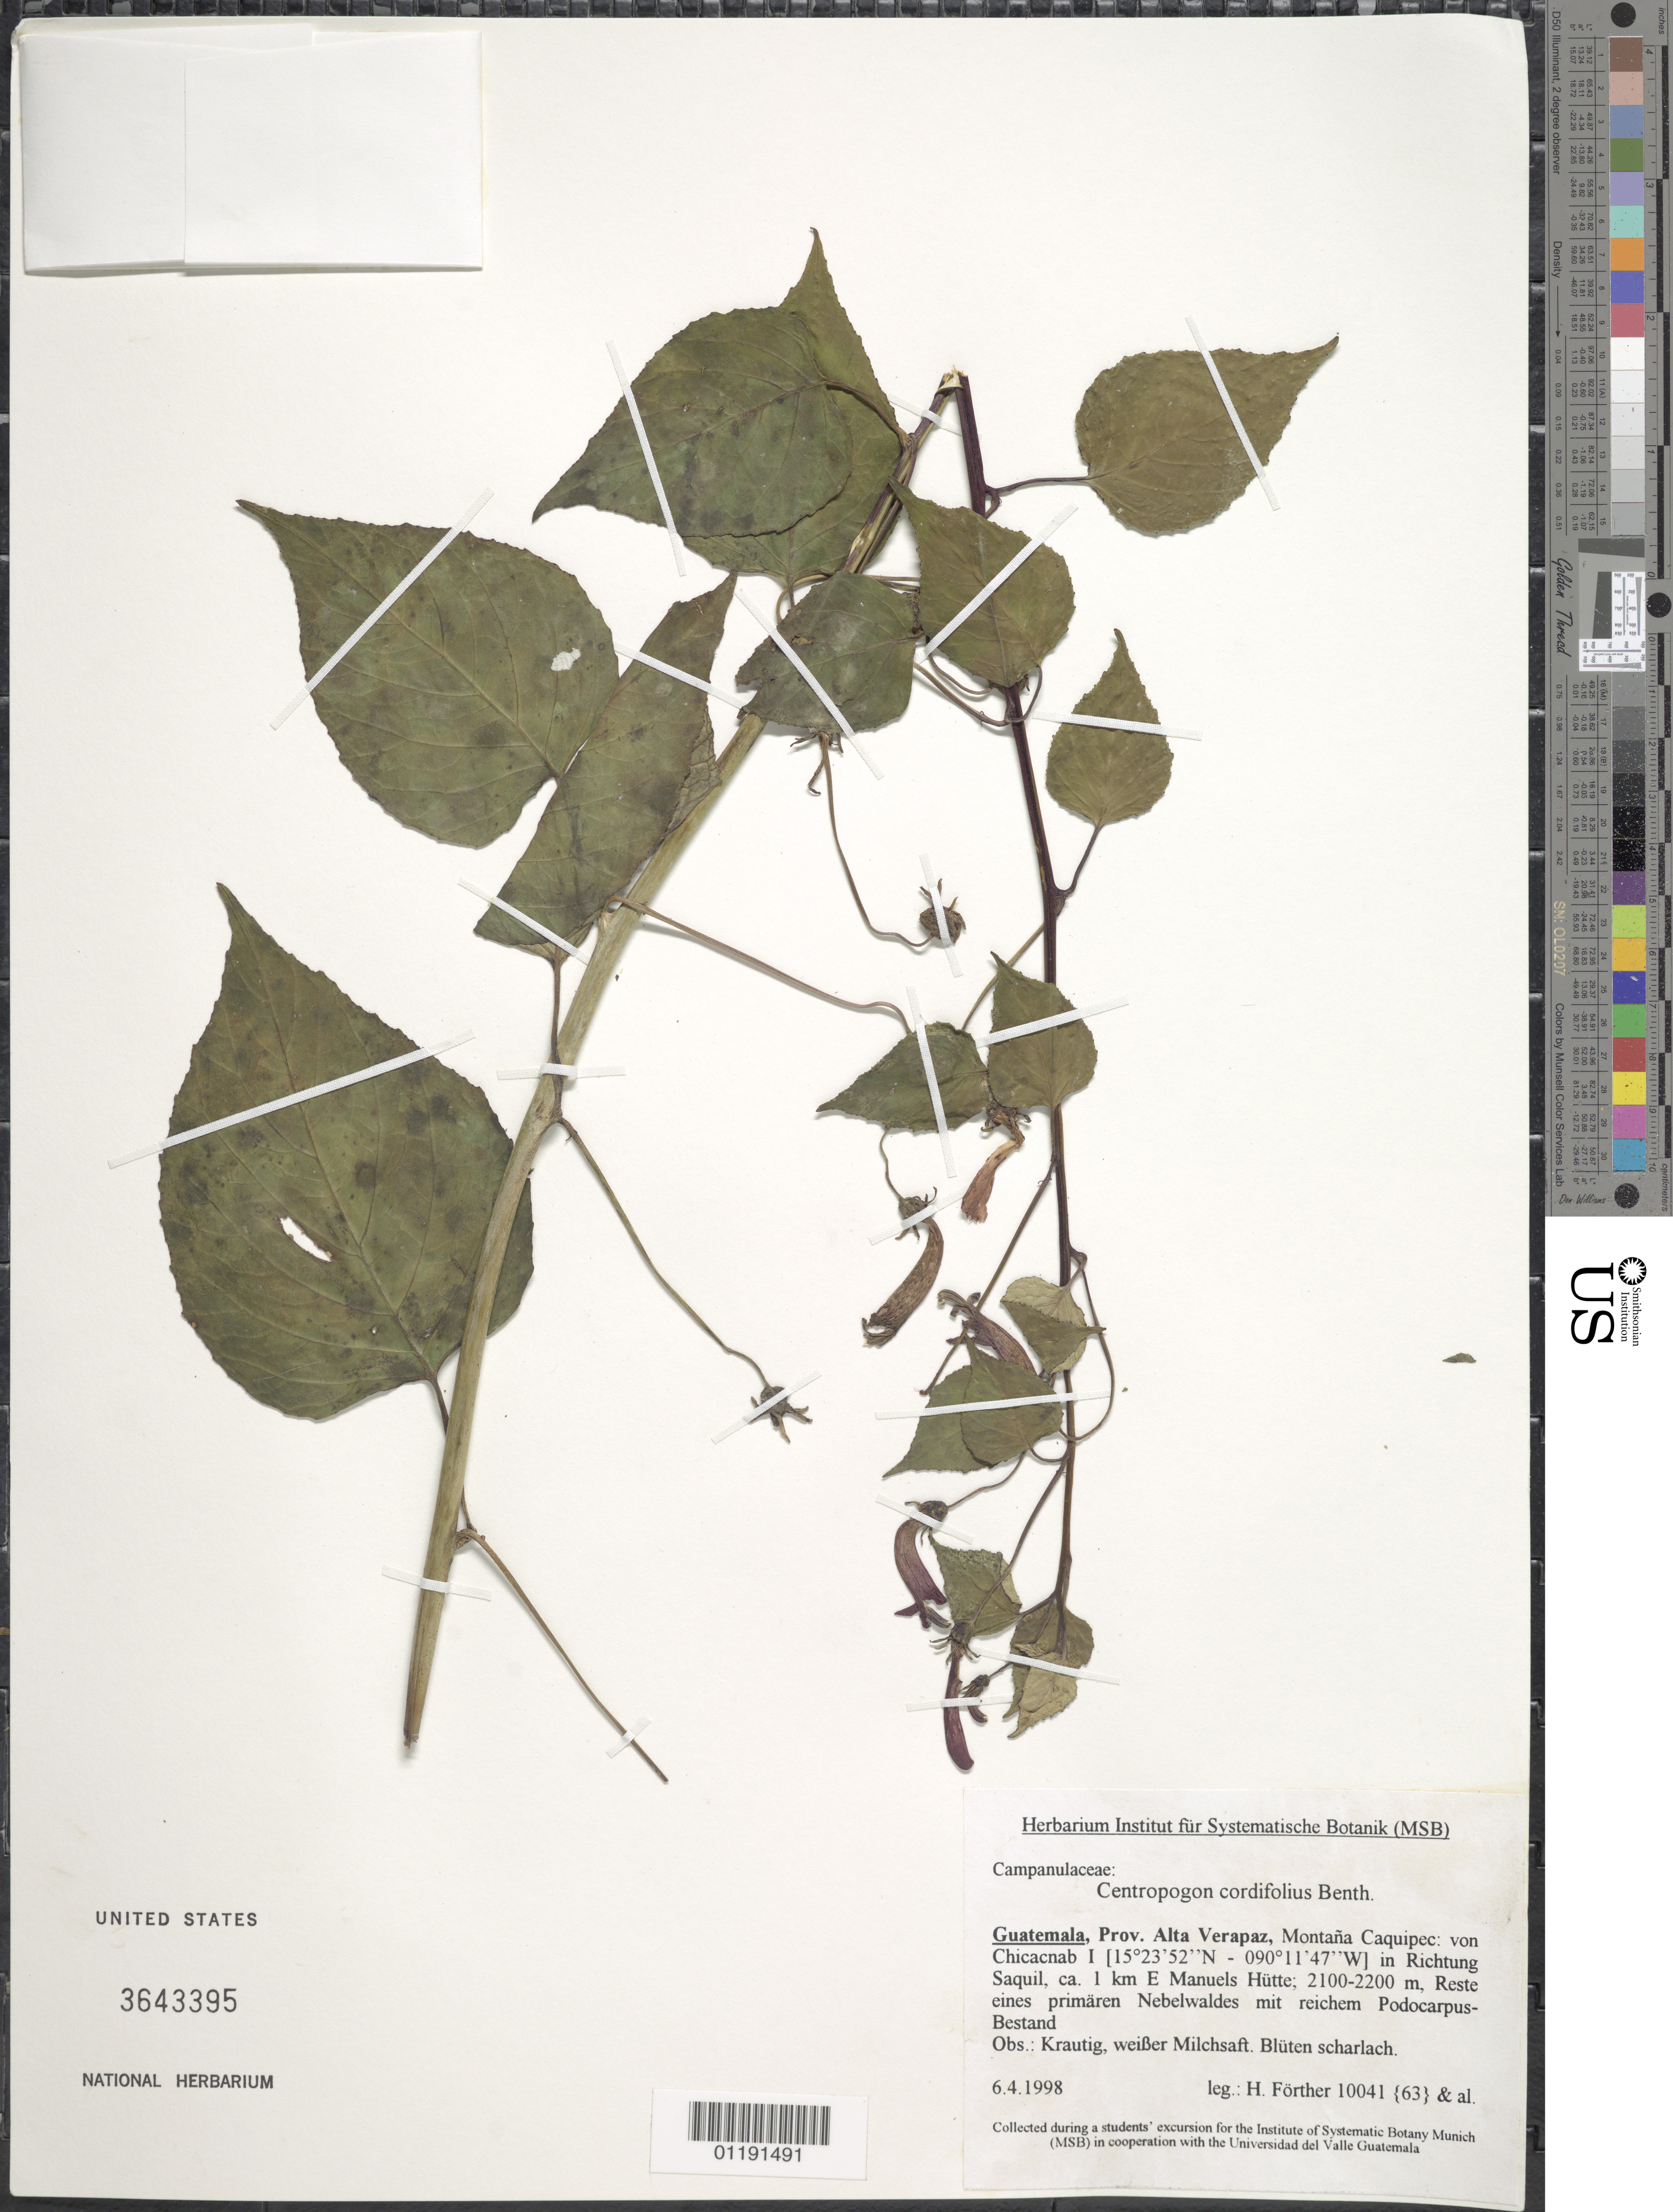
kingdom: Plantae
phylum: Tracheophyta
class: Magnoliopsida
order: Asterales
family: Campanulaceae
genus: Centropogon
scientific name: Centropogon cordifolius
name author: Benth.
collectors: H. Fôrther et al.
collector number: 10041 {63}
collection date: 1998-04-06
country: Guatemala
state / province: Alta Verapaz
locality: Montaña Caquipec: from Chicacnab I in Direction Saquil, about 1 km. E Manuels Hut.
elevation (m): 2100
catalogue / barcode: US 3643395